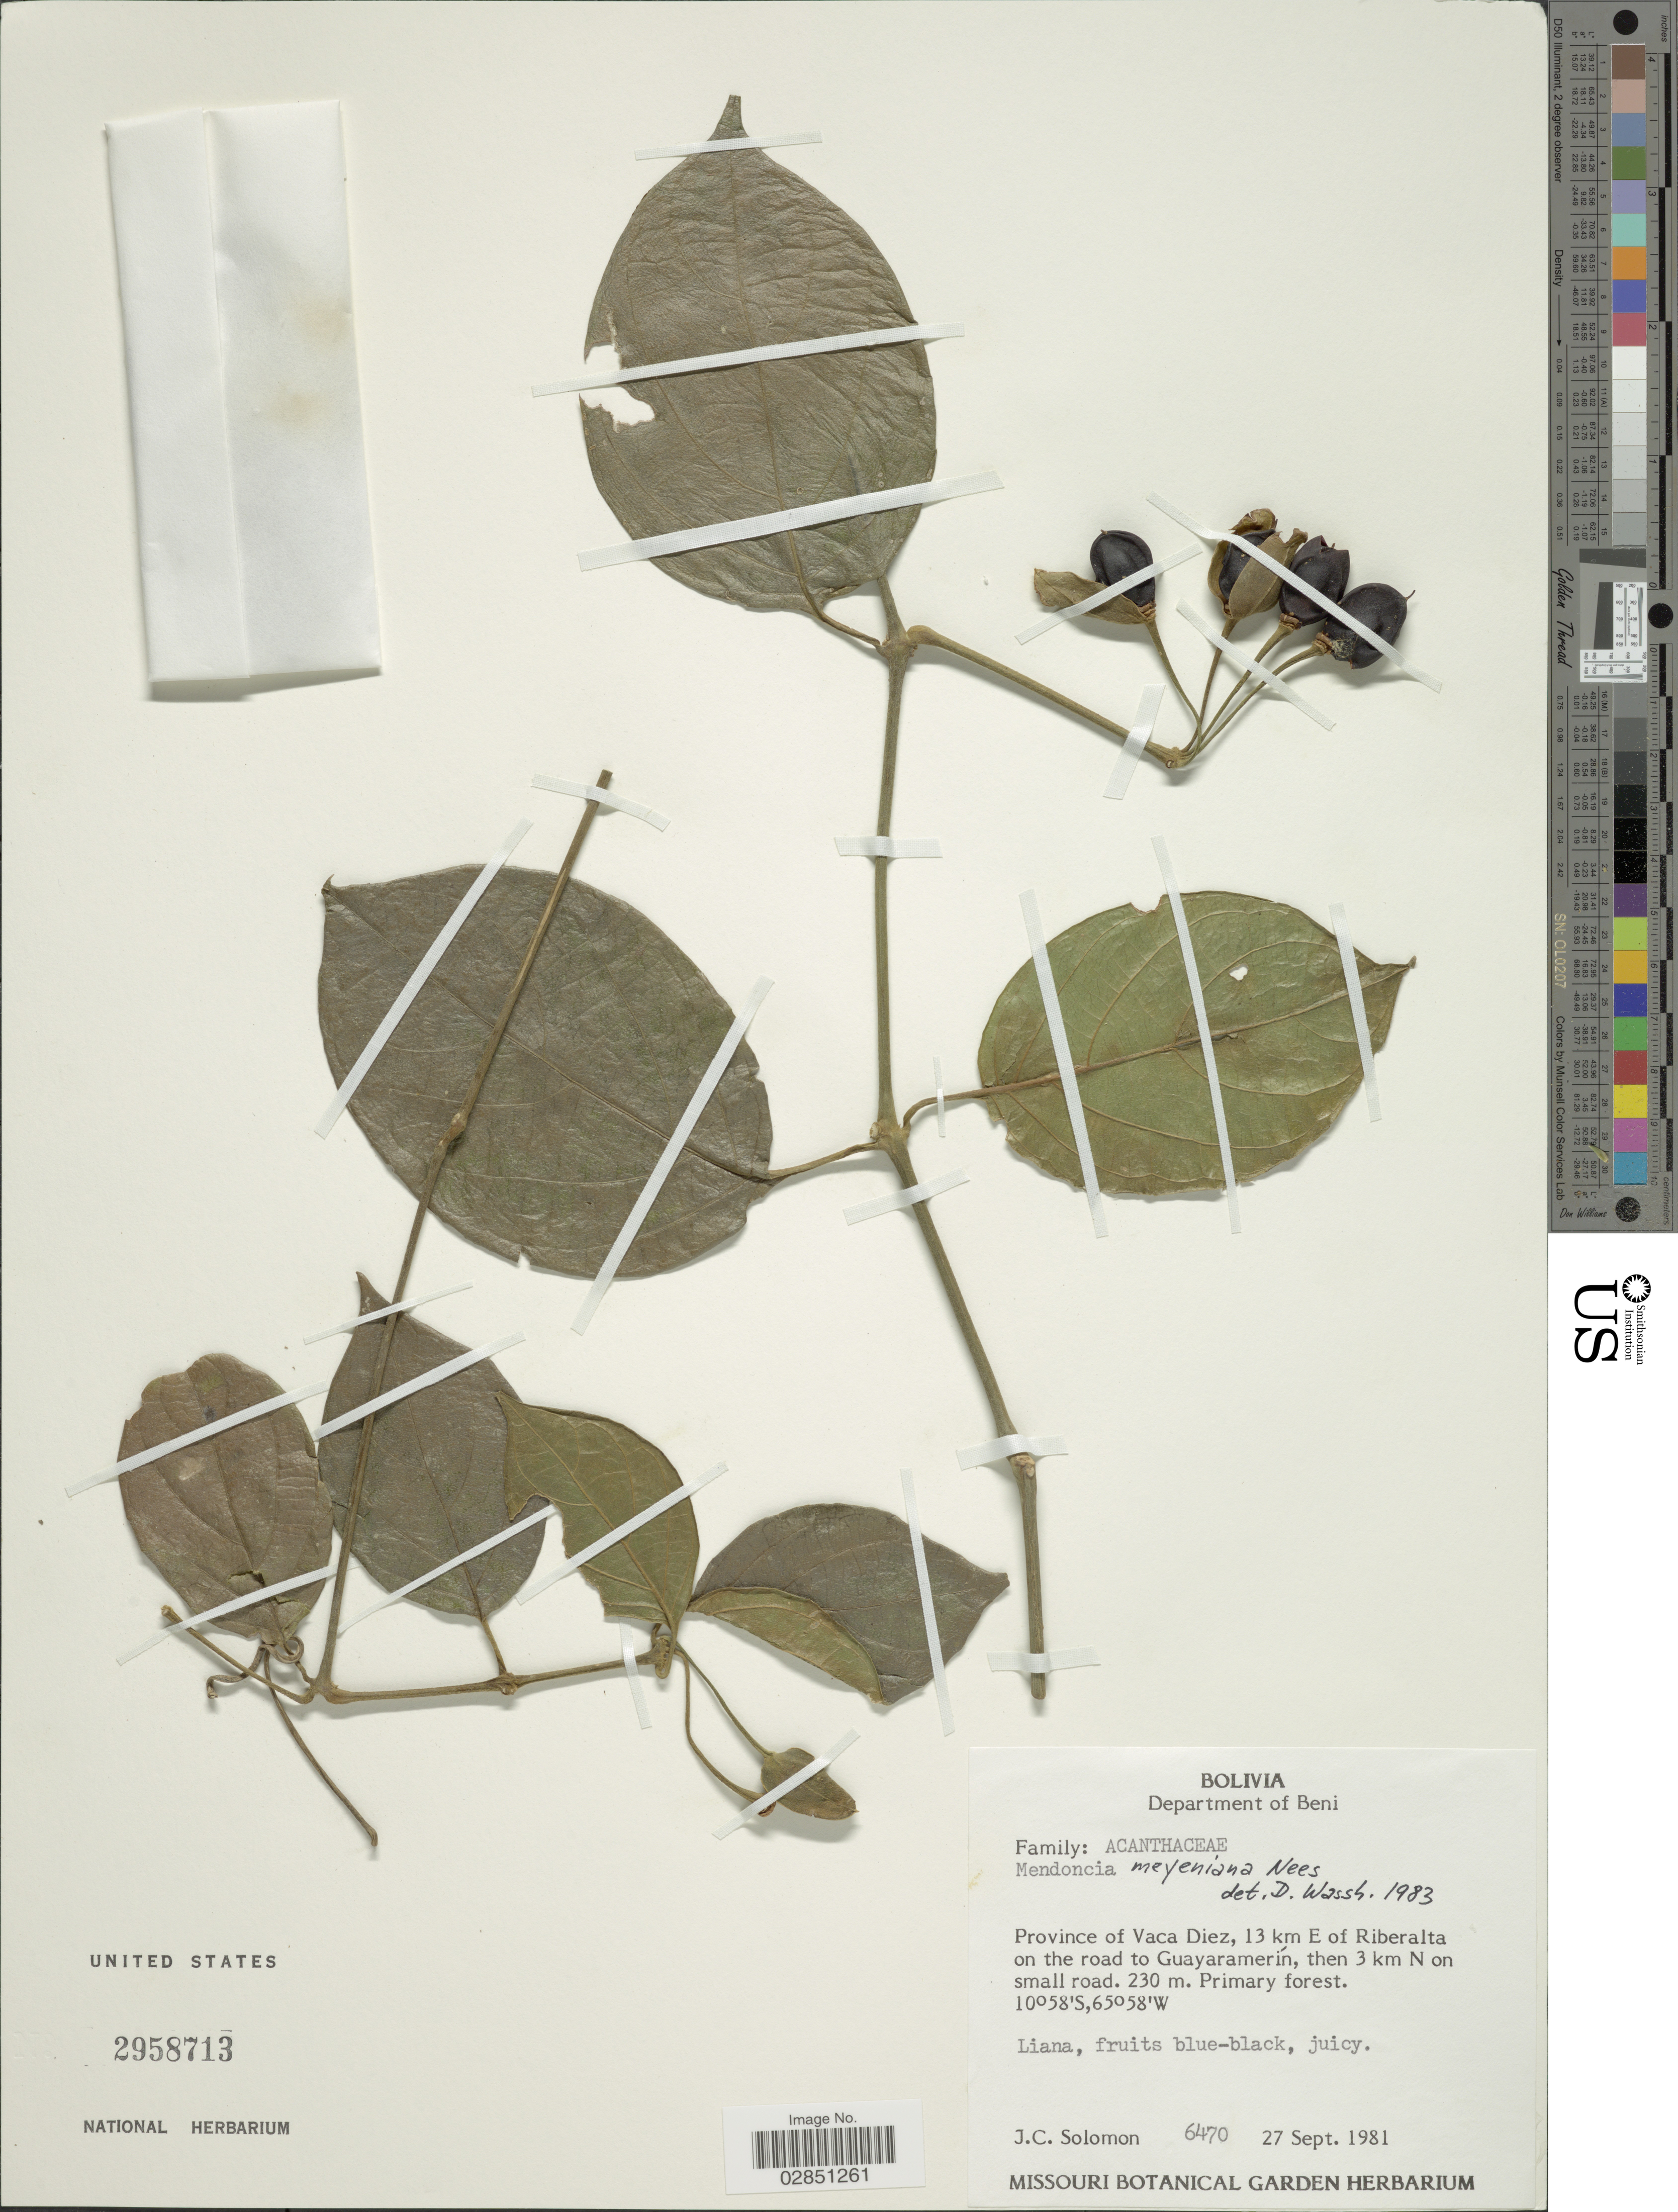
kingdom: Plantae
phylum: Tracheophyta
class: Magnoliopsida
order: Lamiales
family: Acanthaceae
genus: Mendoncia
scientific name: Mendoncia meyeniana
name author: Nees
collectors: J. C. Solomon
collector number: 6470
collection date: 1981-09-27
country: Bolivia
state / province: Beni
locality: Department of Beni. Province of Vaca Diez, 13 km E of Riberalta on the road to Guayaramerín, then 3 km N on small road.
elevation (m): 230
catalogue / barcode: US 2958713